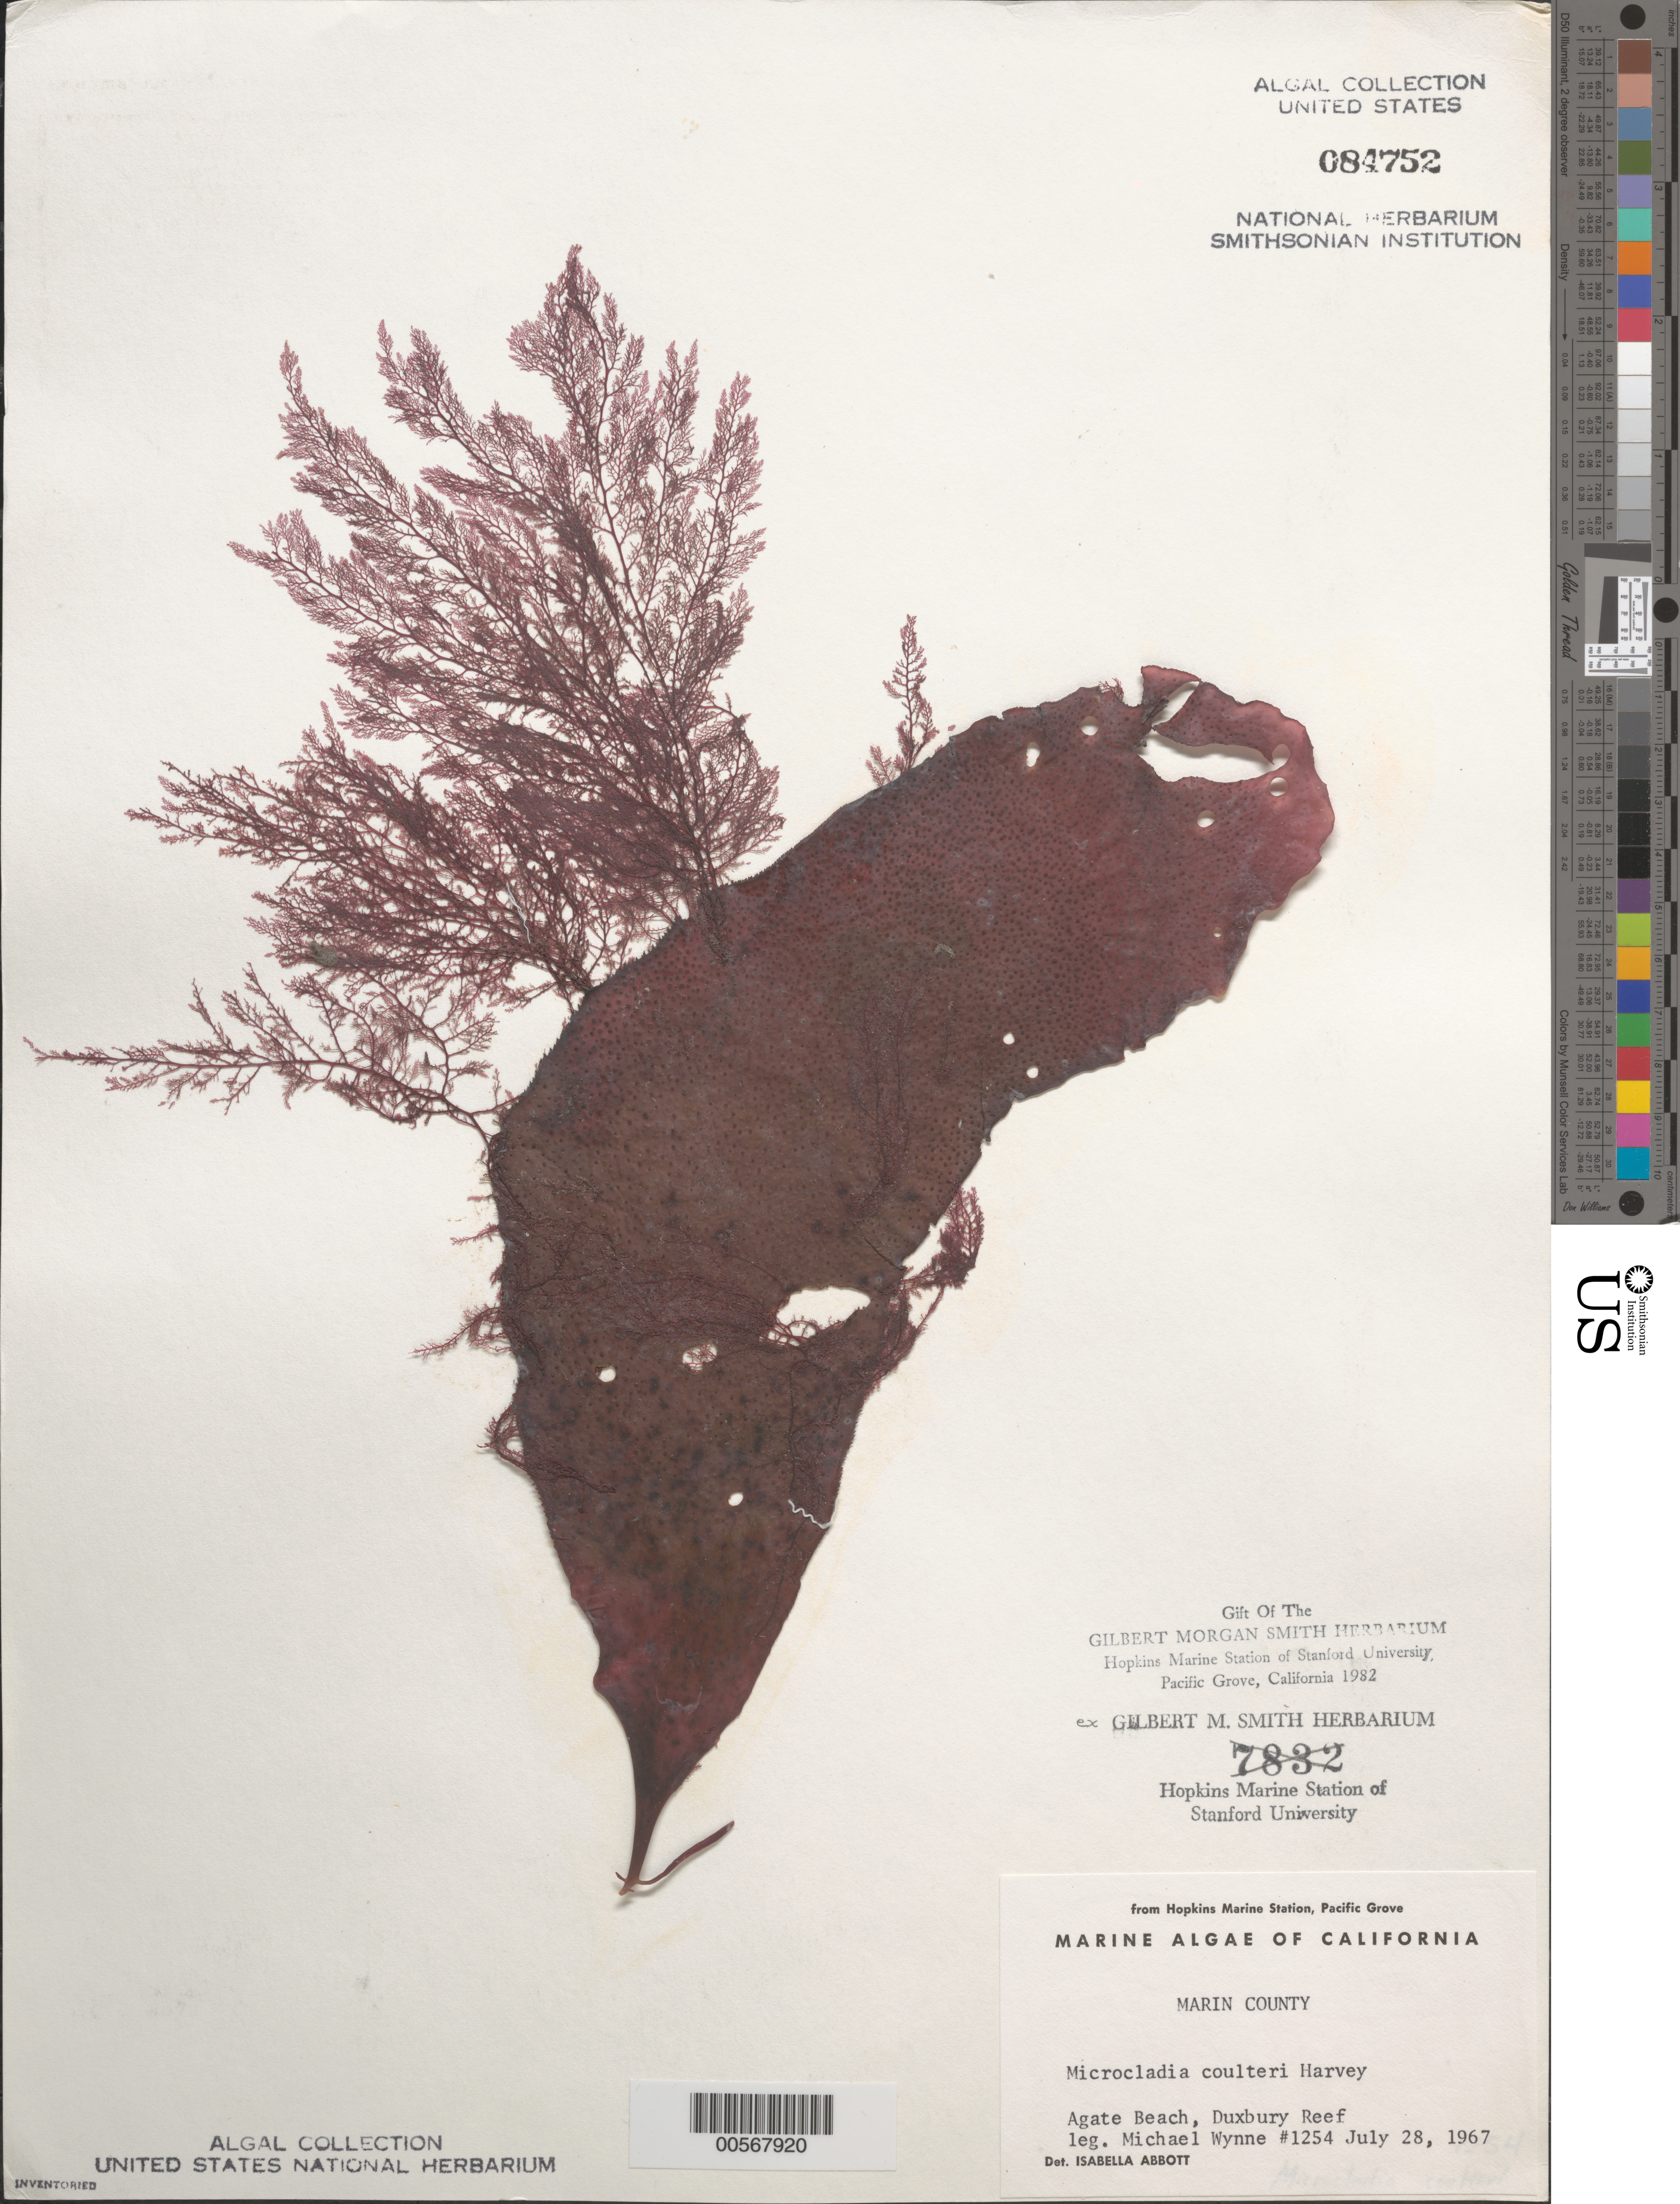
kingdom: Plantae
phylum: Rhodophyta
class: Florideophyceae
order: Ceramiales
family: Ceramiaceae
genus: Microcladia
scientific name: Microcladia coulteri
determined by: Abbott, Isabella A.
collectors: M.J. Wynne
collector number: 1254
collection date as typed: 28 Jul 1967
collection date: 1967-07-28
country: United States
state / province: California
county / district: Marin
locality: Agate Beach, Duxbury Reef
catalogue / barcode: US 84752